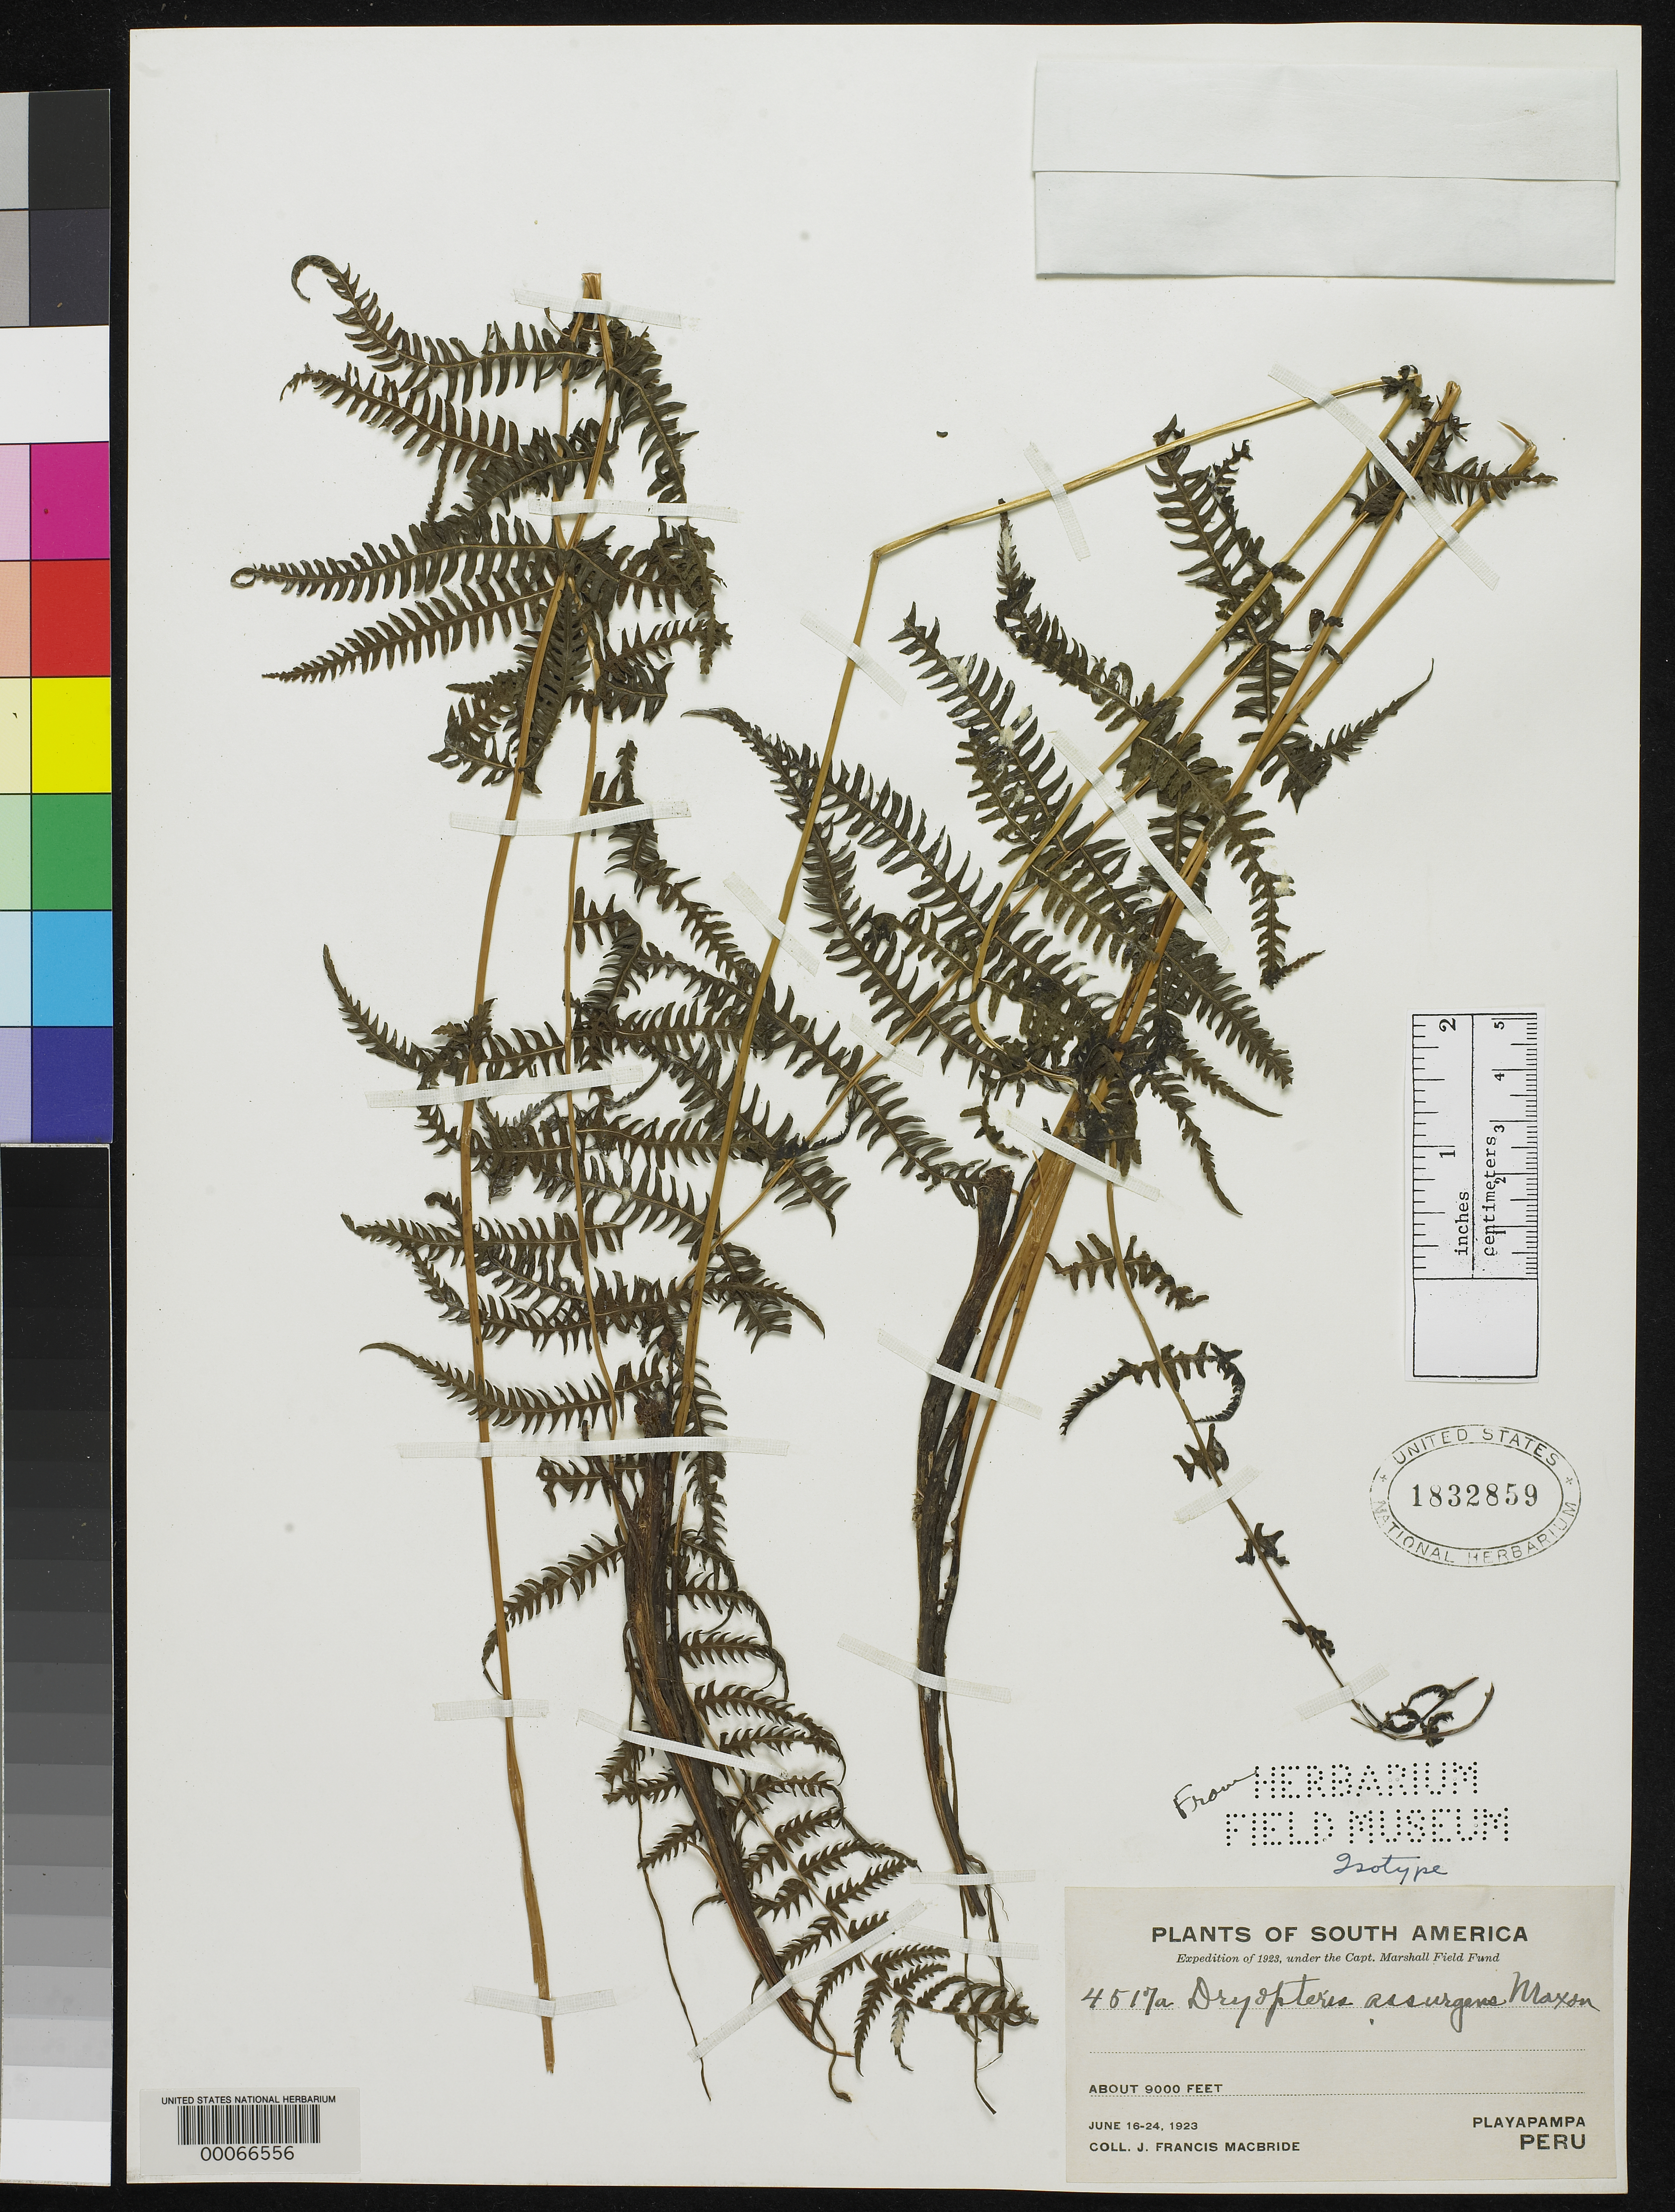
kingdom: Plantae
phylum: Tracheophyta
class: Polypodiopsida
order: Polypodiales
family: Dryopteridaceae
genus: Dryopteris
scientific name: Dryopteris assurgens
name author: Maxon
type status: Type Collection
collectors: J. F. Macbride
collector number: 4517a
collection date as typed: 16 Jun 1923 to 24 Jun 1923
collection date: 1923-06-16/1923-06-24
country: Peru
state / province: Apurímac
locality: Playapampa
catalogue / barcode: US 1832859